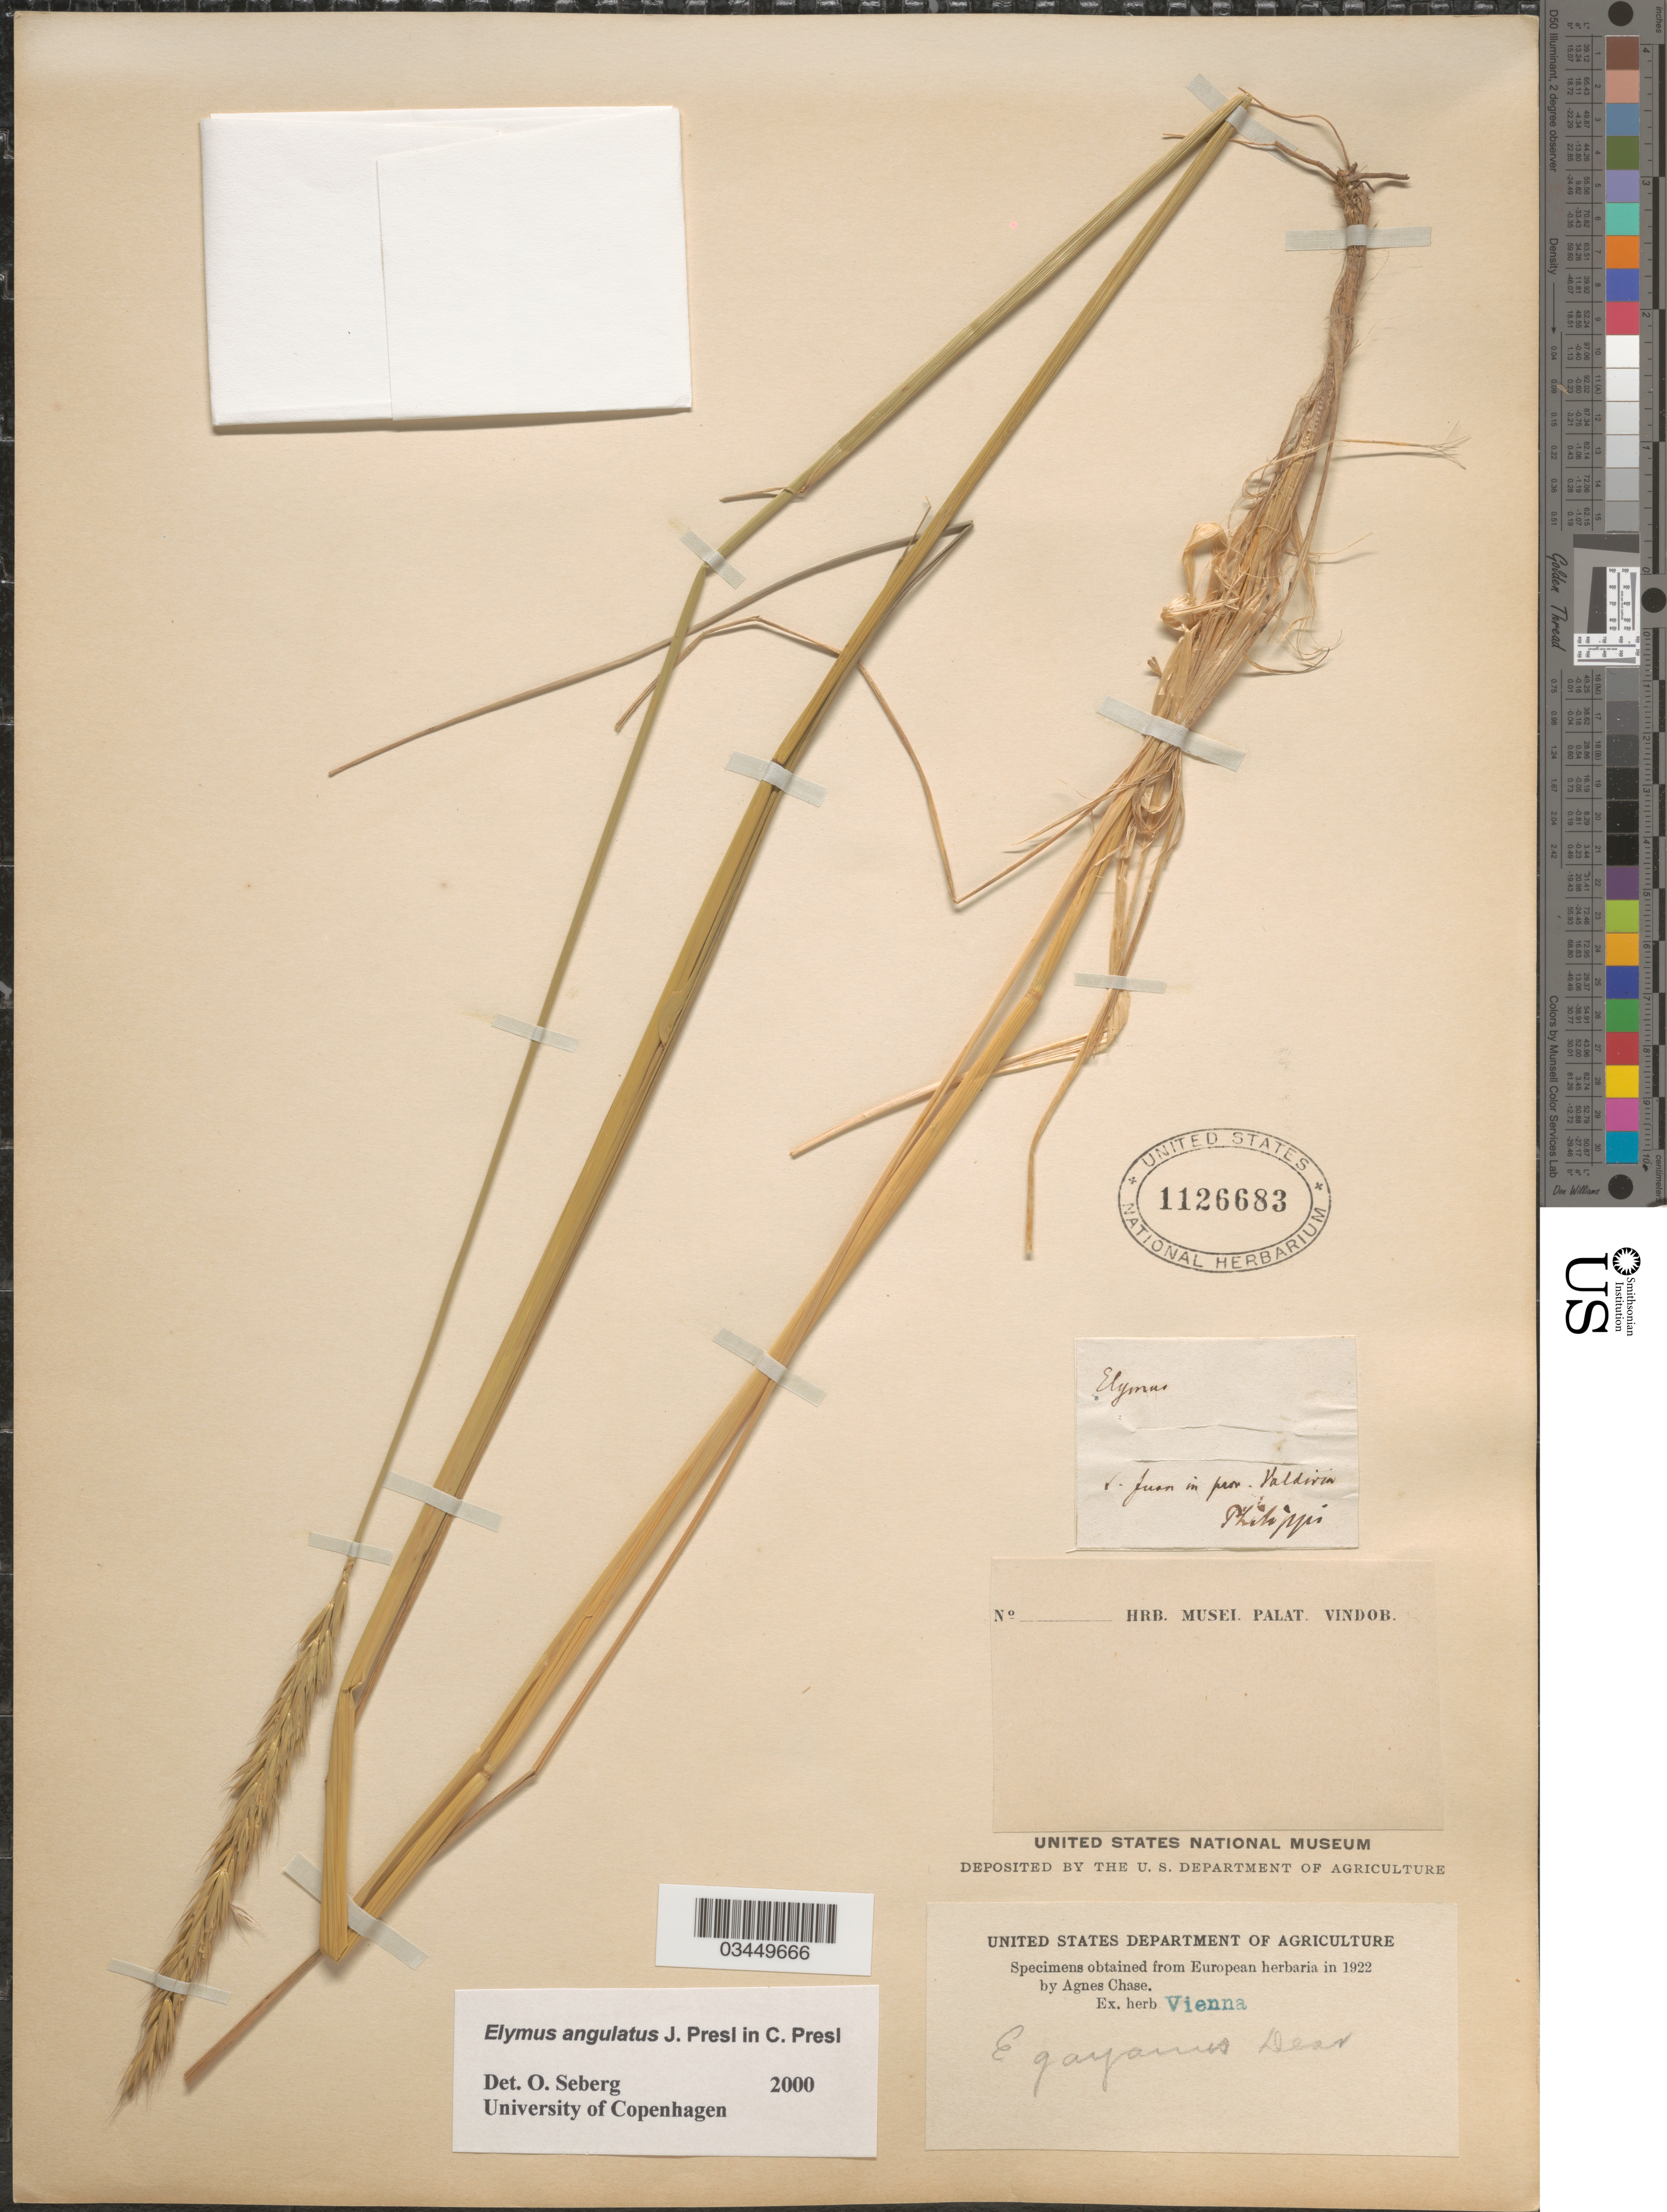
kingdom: Plantae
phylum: Tracheophyta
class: Liliopsida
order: Poales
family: Poaceae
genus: Elymus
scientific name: Elymus angulatus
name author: J. Presl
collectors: -. Philippi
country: Chile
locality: S. Juan in prov. Valdivia.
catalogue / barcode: US 1126683